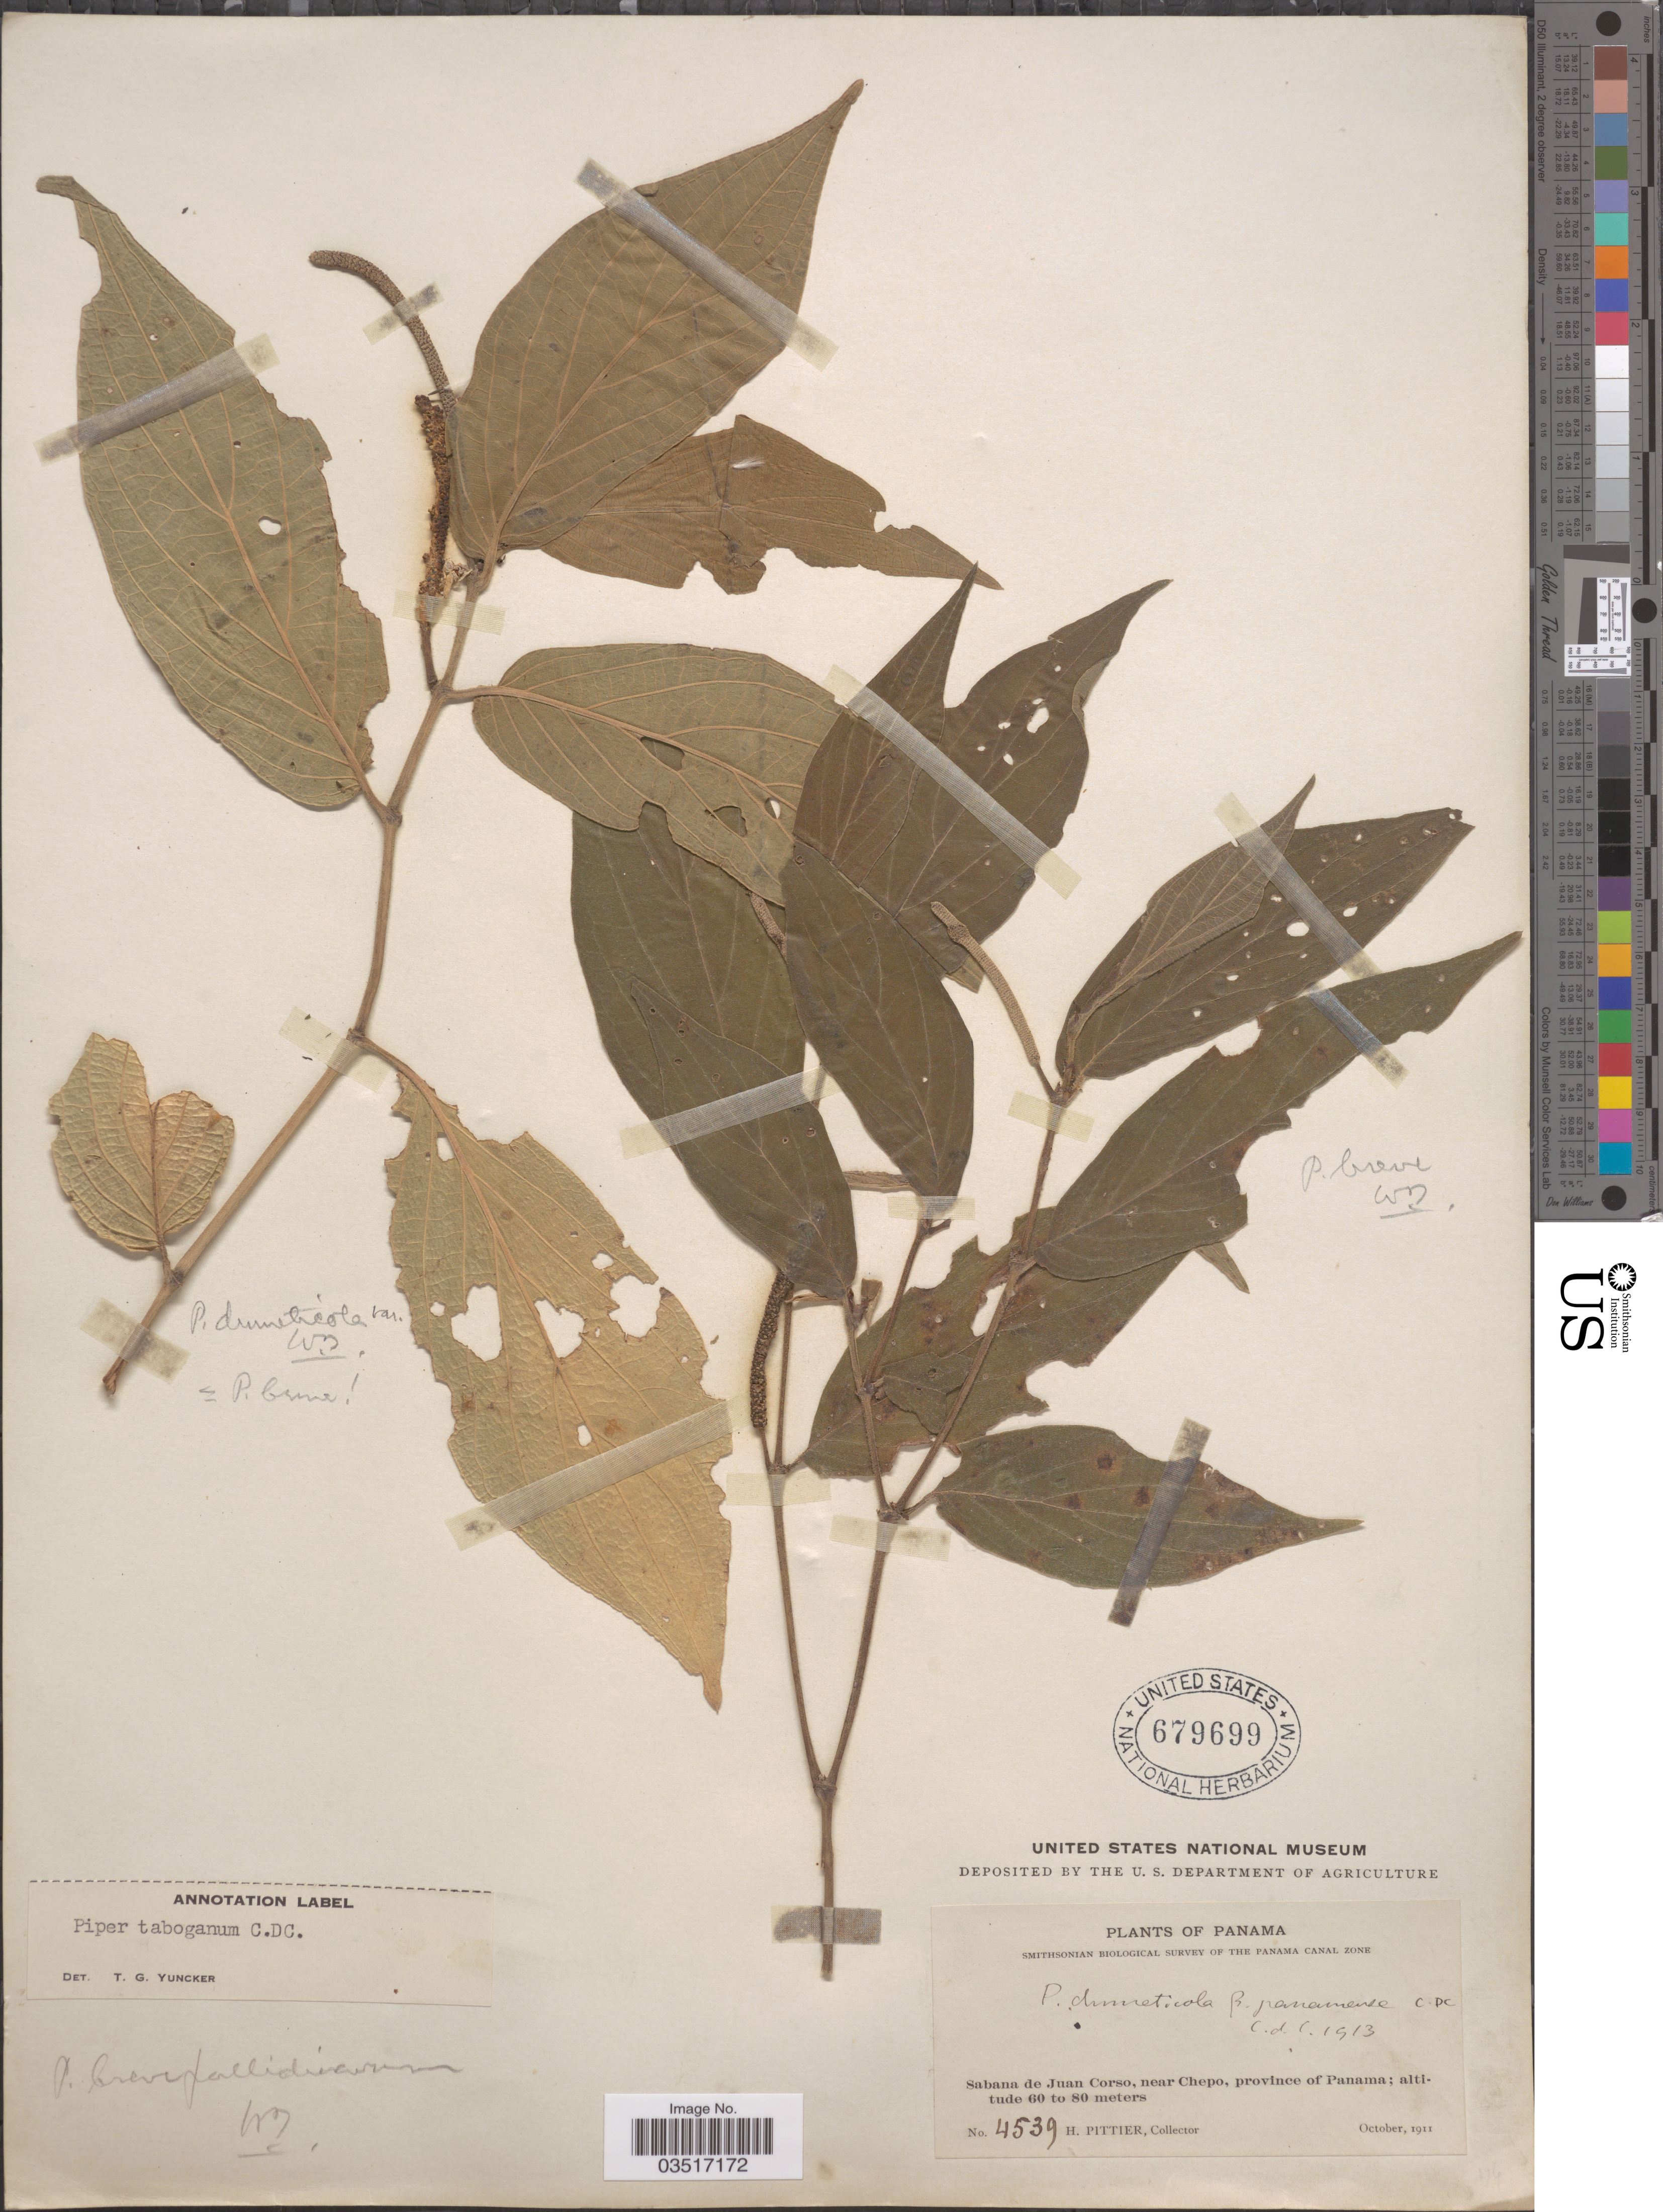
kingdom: Plantae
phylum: Tracheophyta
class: Magnoliopsida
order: Piperales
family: Piperaceae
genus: Piper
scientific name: Piper taboganum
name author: C. DC.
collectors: H. F. Pittier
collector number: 4539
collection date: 1911-10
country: Panama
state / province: Panamá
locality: Sabana de Juan Corso, near Chepo.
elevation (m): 60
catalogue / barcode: US 679699